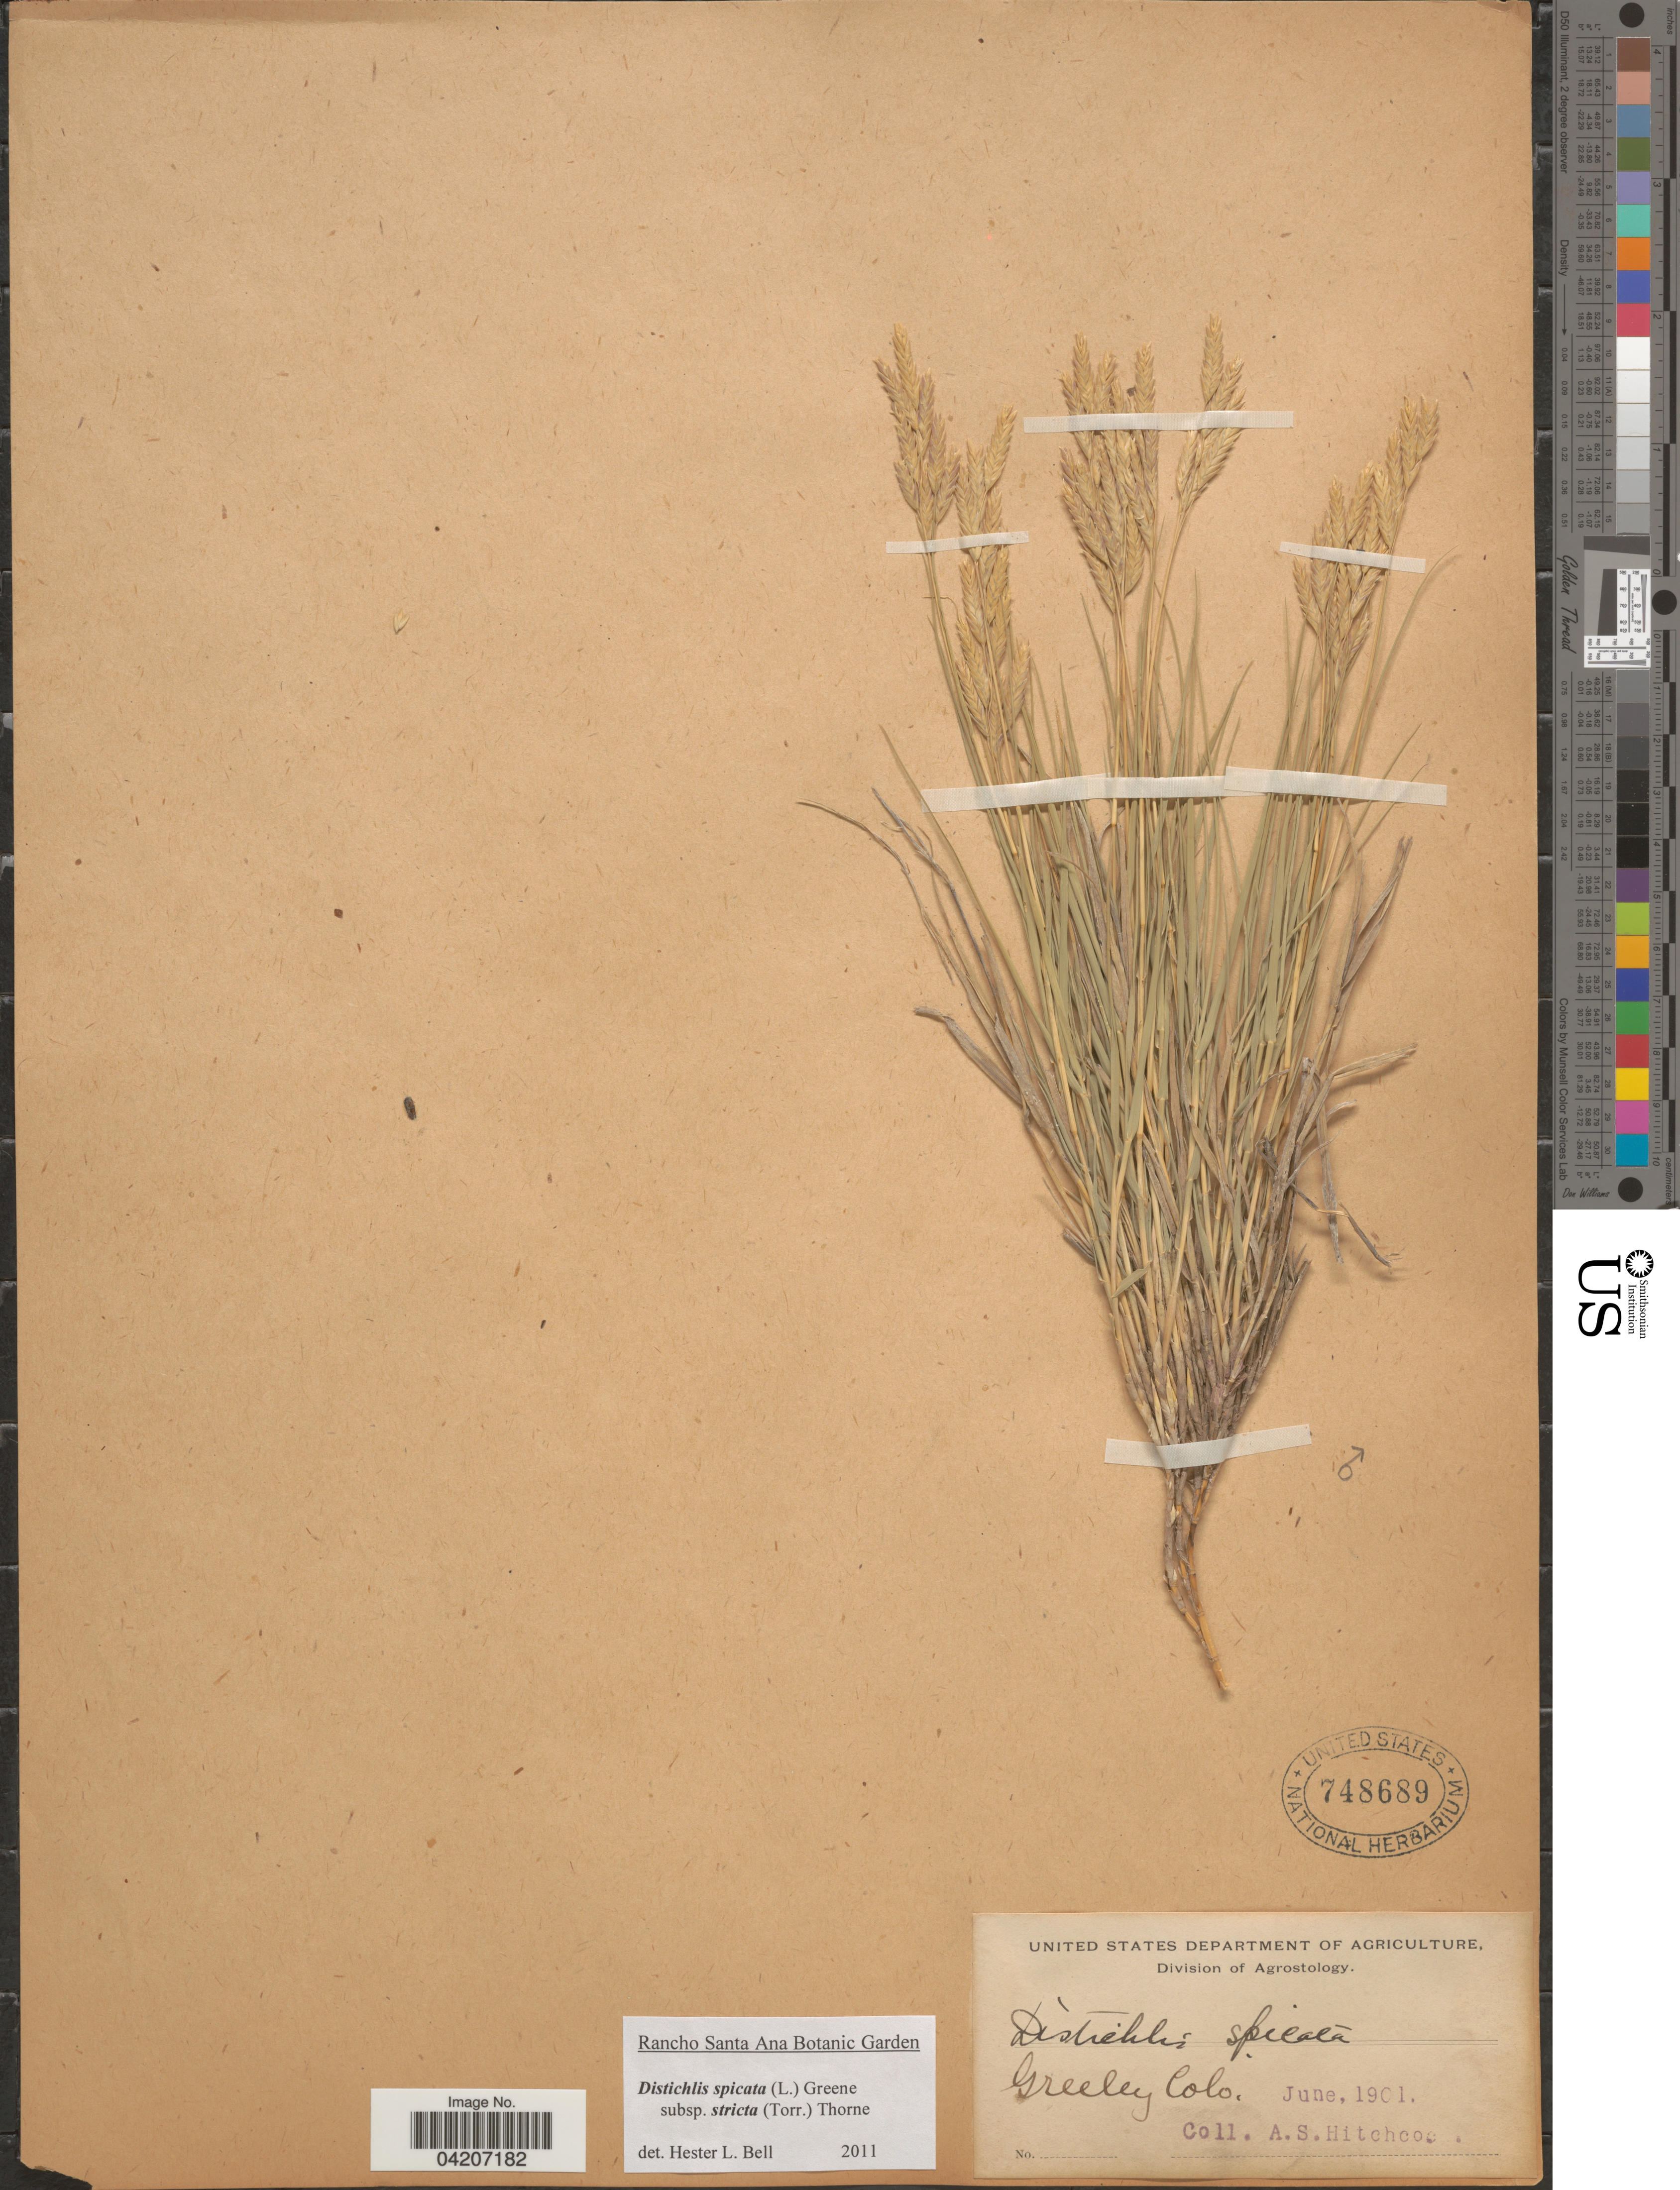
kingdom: Plantae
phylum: Tracheophyta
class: Liliopsida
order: Poales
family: Poaceae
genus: Distichlis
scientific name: Distichlis spicata subsp. stricta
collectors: A. S. Hitchcock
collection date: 1901-06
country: United States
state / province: Colorado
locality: Greeley.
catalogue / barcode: US 748689